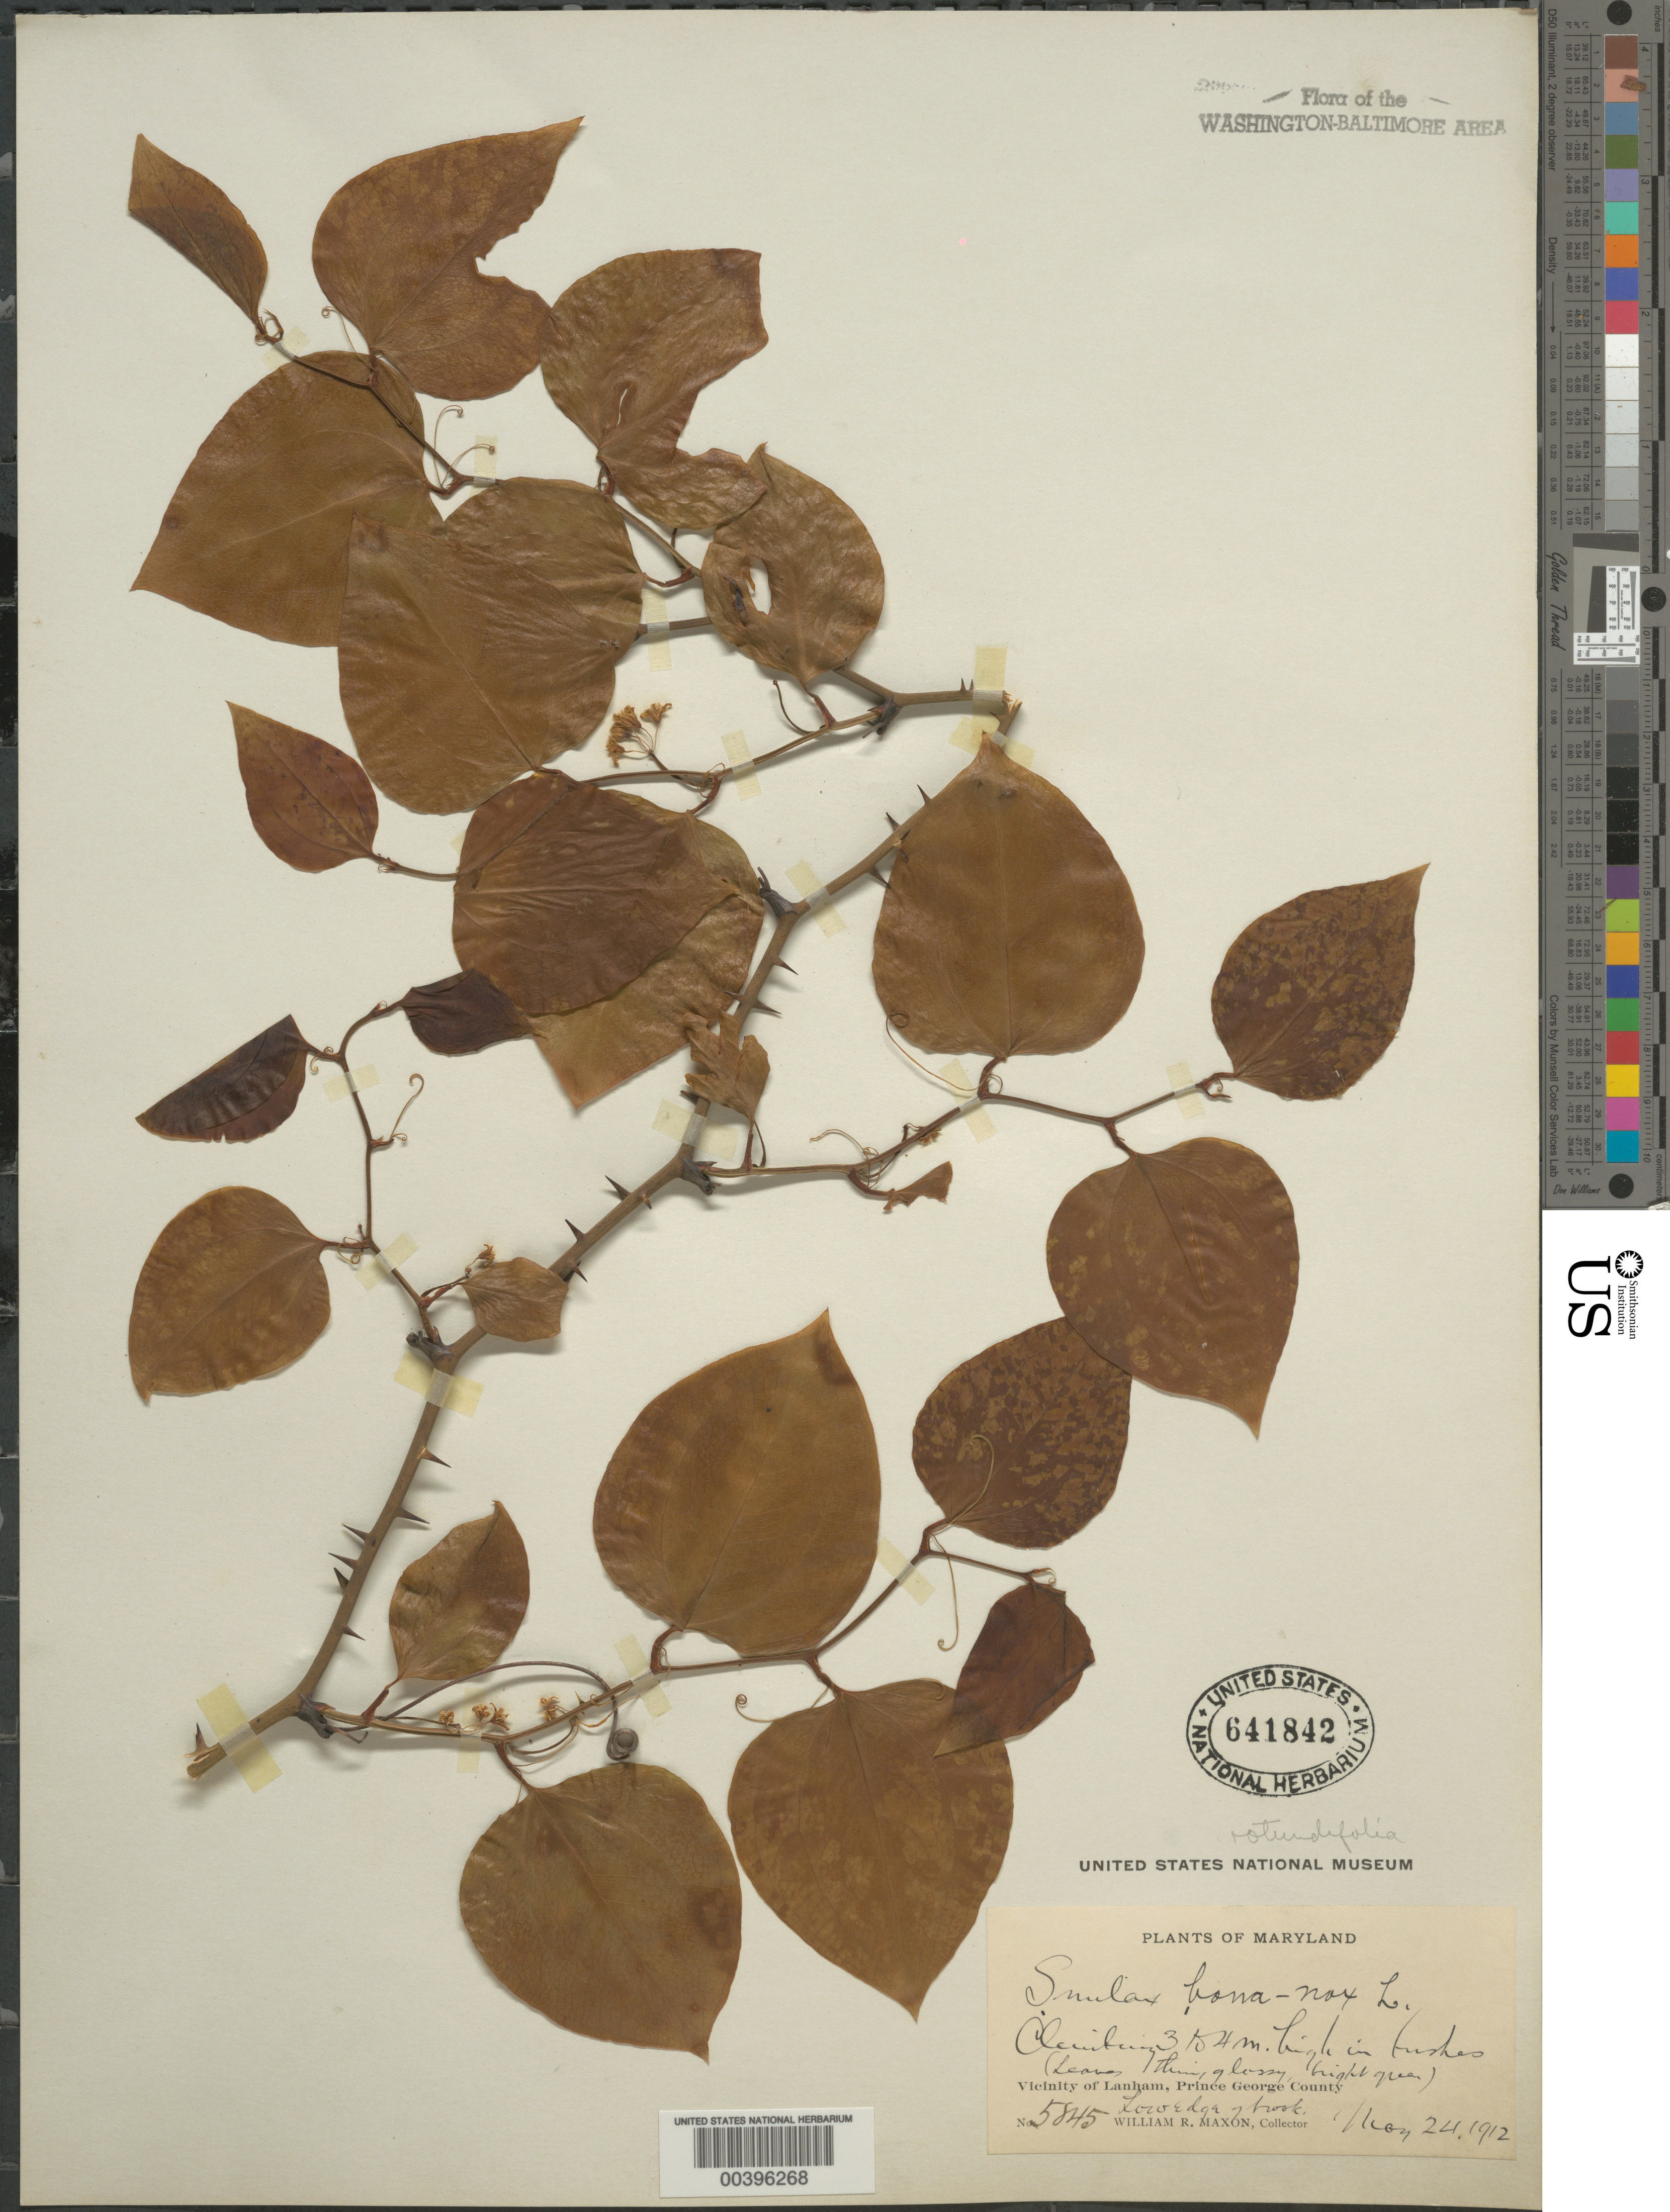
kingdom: Plantae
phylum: Tracheophyta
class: Liliopsida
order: Liliales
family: Smilacaceae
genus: Smilax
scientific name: Smilax rotundifolia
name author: L.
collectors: W. R. Maxon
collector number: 5845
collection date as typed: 24 May 1912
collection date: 1912-05-24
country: United States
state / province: Maryland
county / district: Prince George's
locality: Lanham vicinity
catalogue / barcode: US 641842